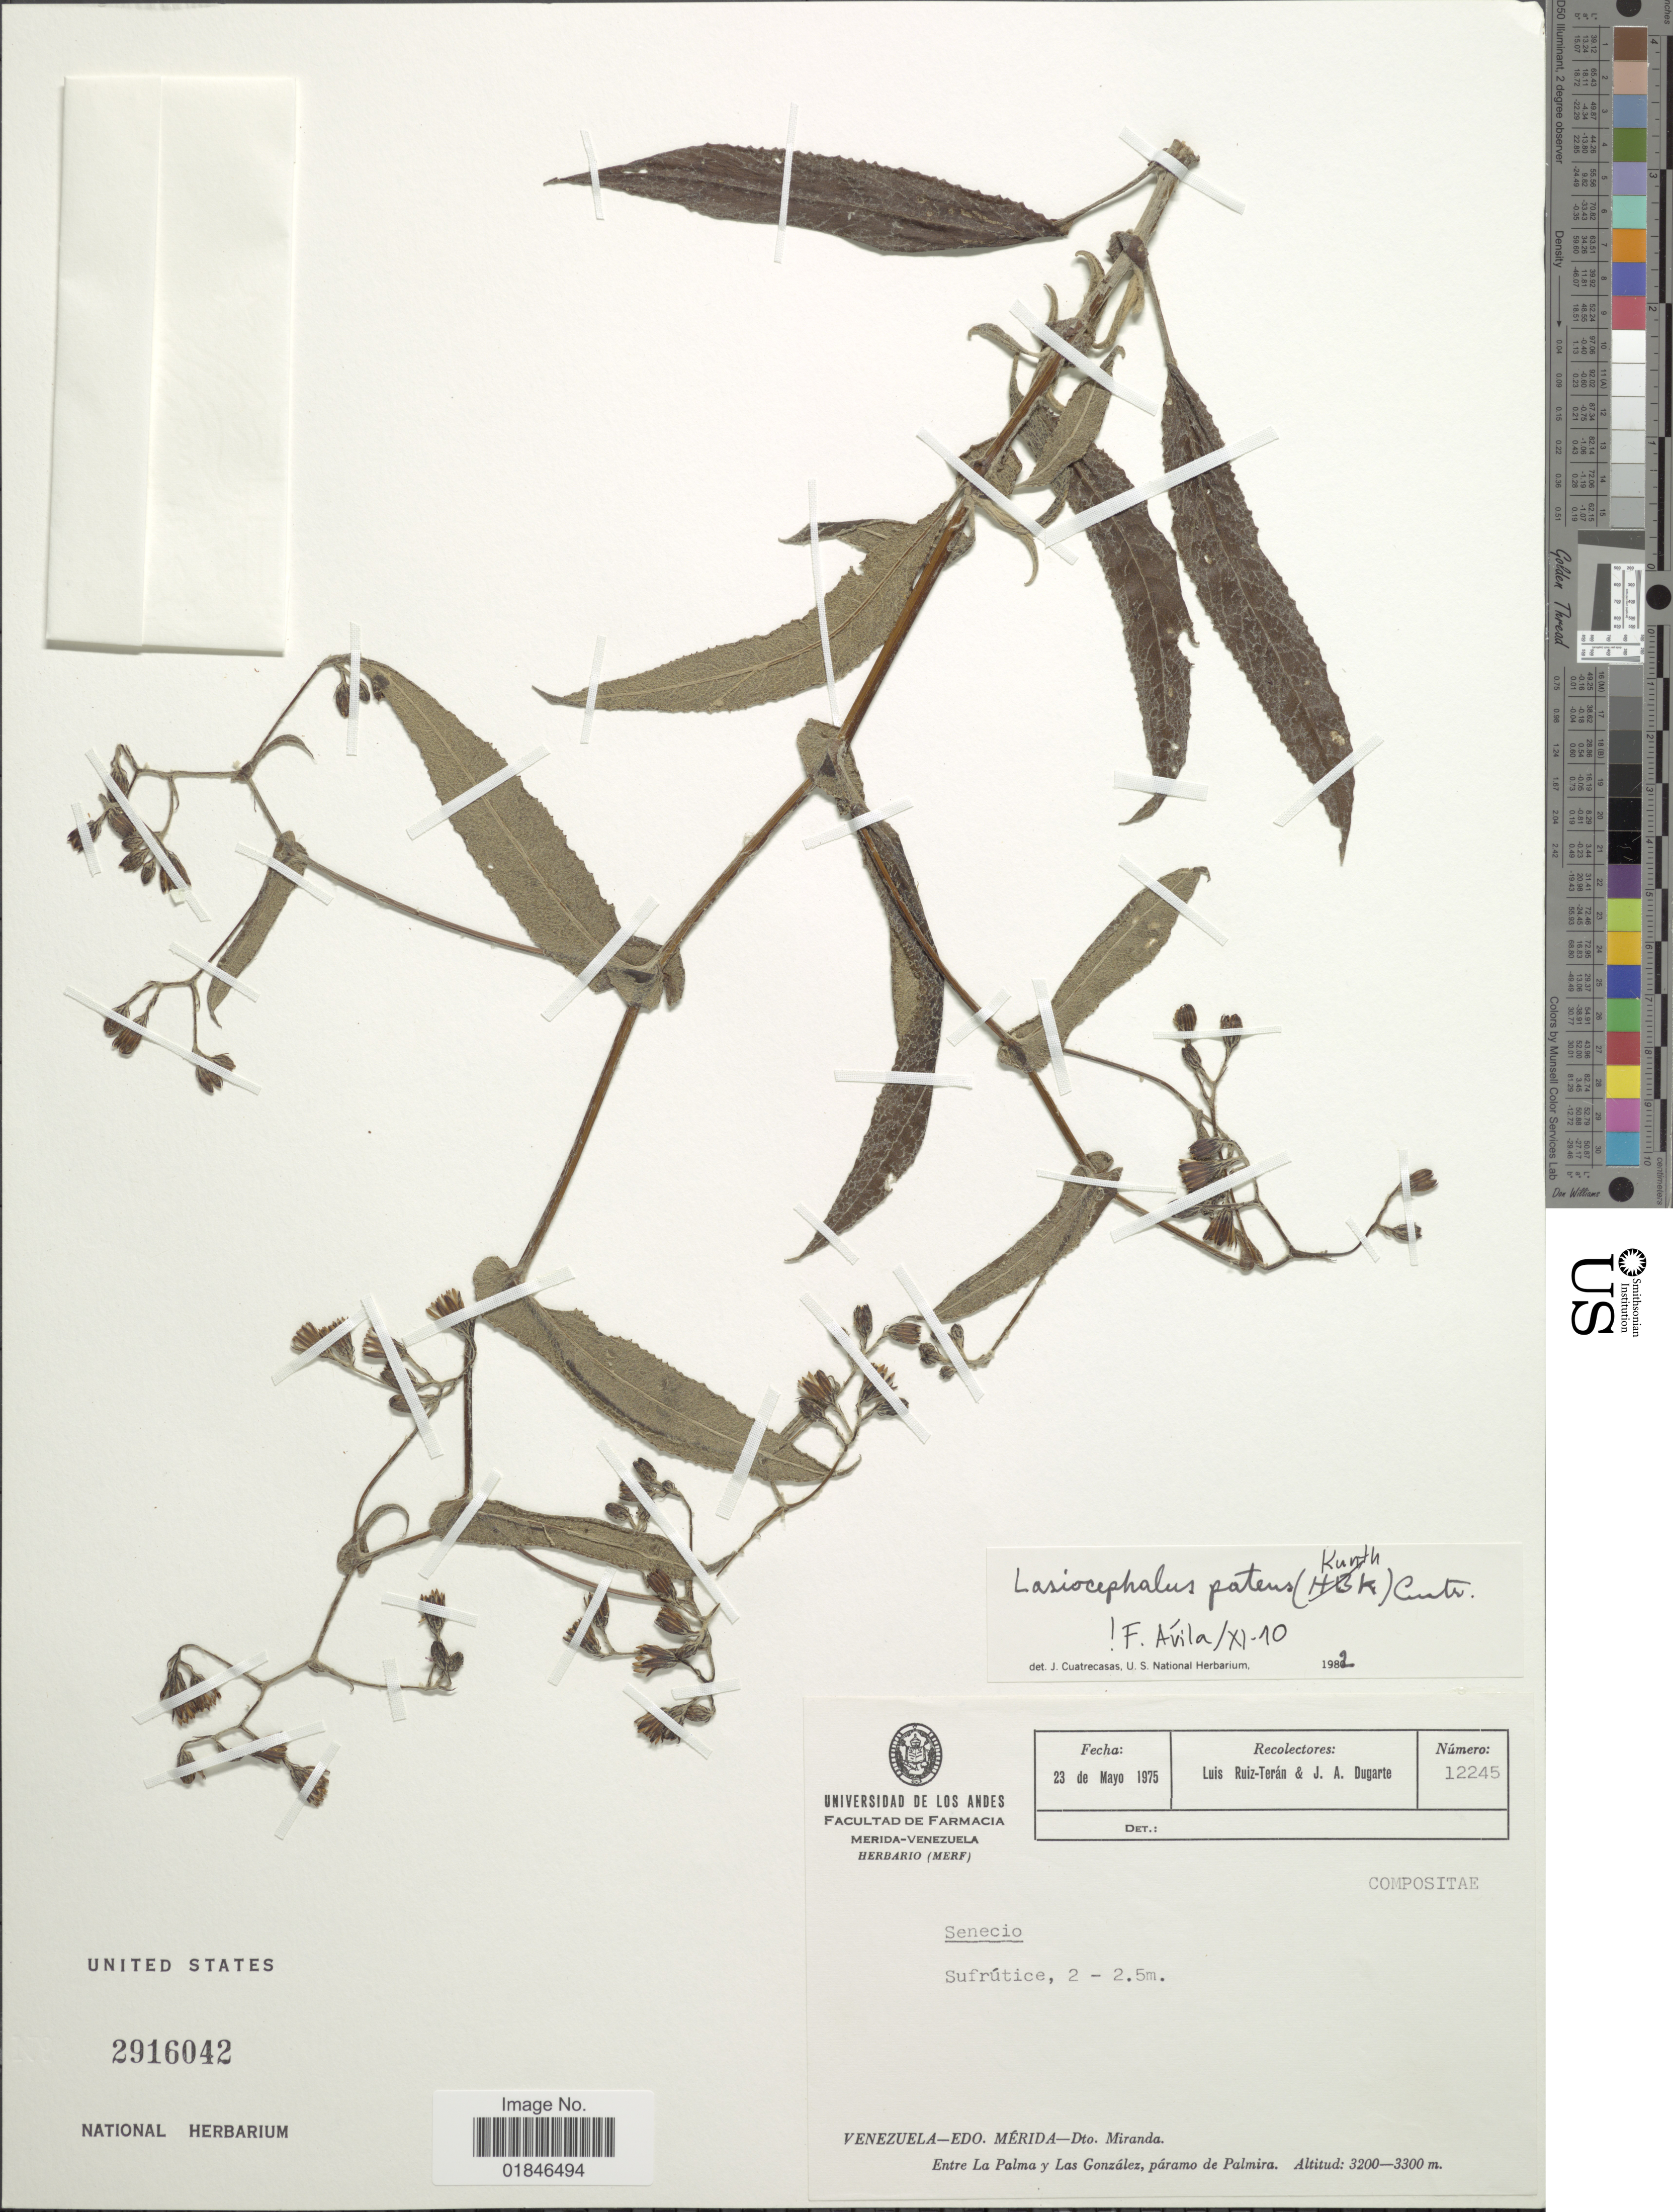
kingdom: Plantae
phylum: Tracheophyta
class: Magnoliopsida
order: Asterales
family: Asteraceae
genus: Senecio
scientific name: Senecio patens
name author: (Kunth) DC.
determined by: Salomon, Luciana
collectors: L. E. Ruíz-Terán & J. Dugarte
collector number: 12245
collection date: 1975-05-23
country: Venezuela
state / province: Mérida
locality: Venezuela -- Edo. Merida--Dto. Miranda. Entre La Palma y Las Gonzalez, paramo de Palmira.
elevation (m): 3200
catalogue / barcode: US 2916042